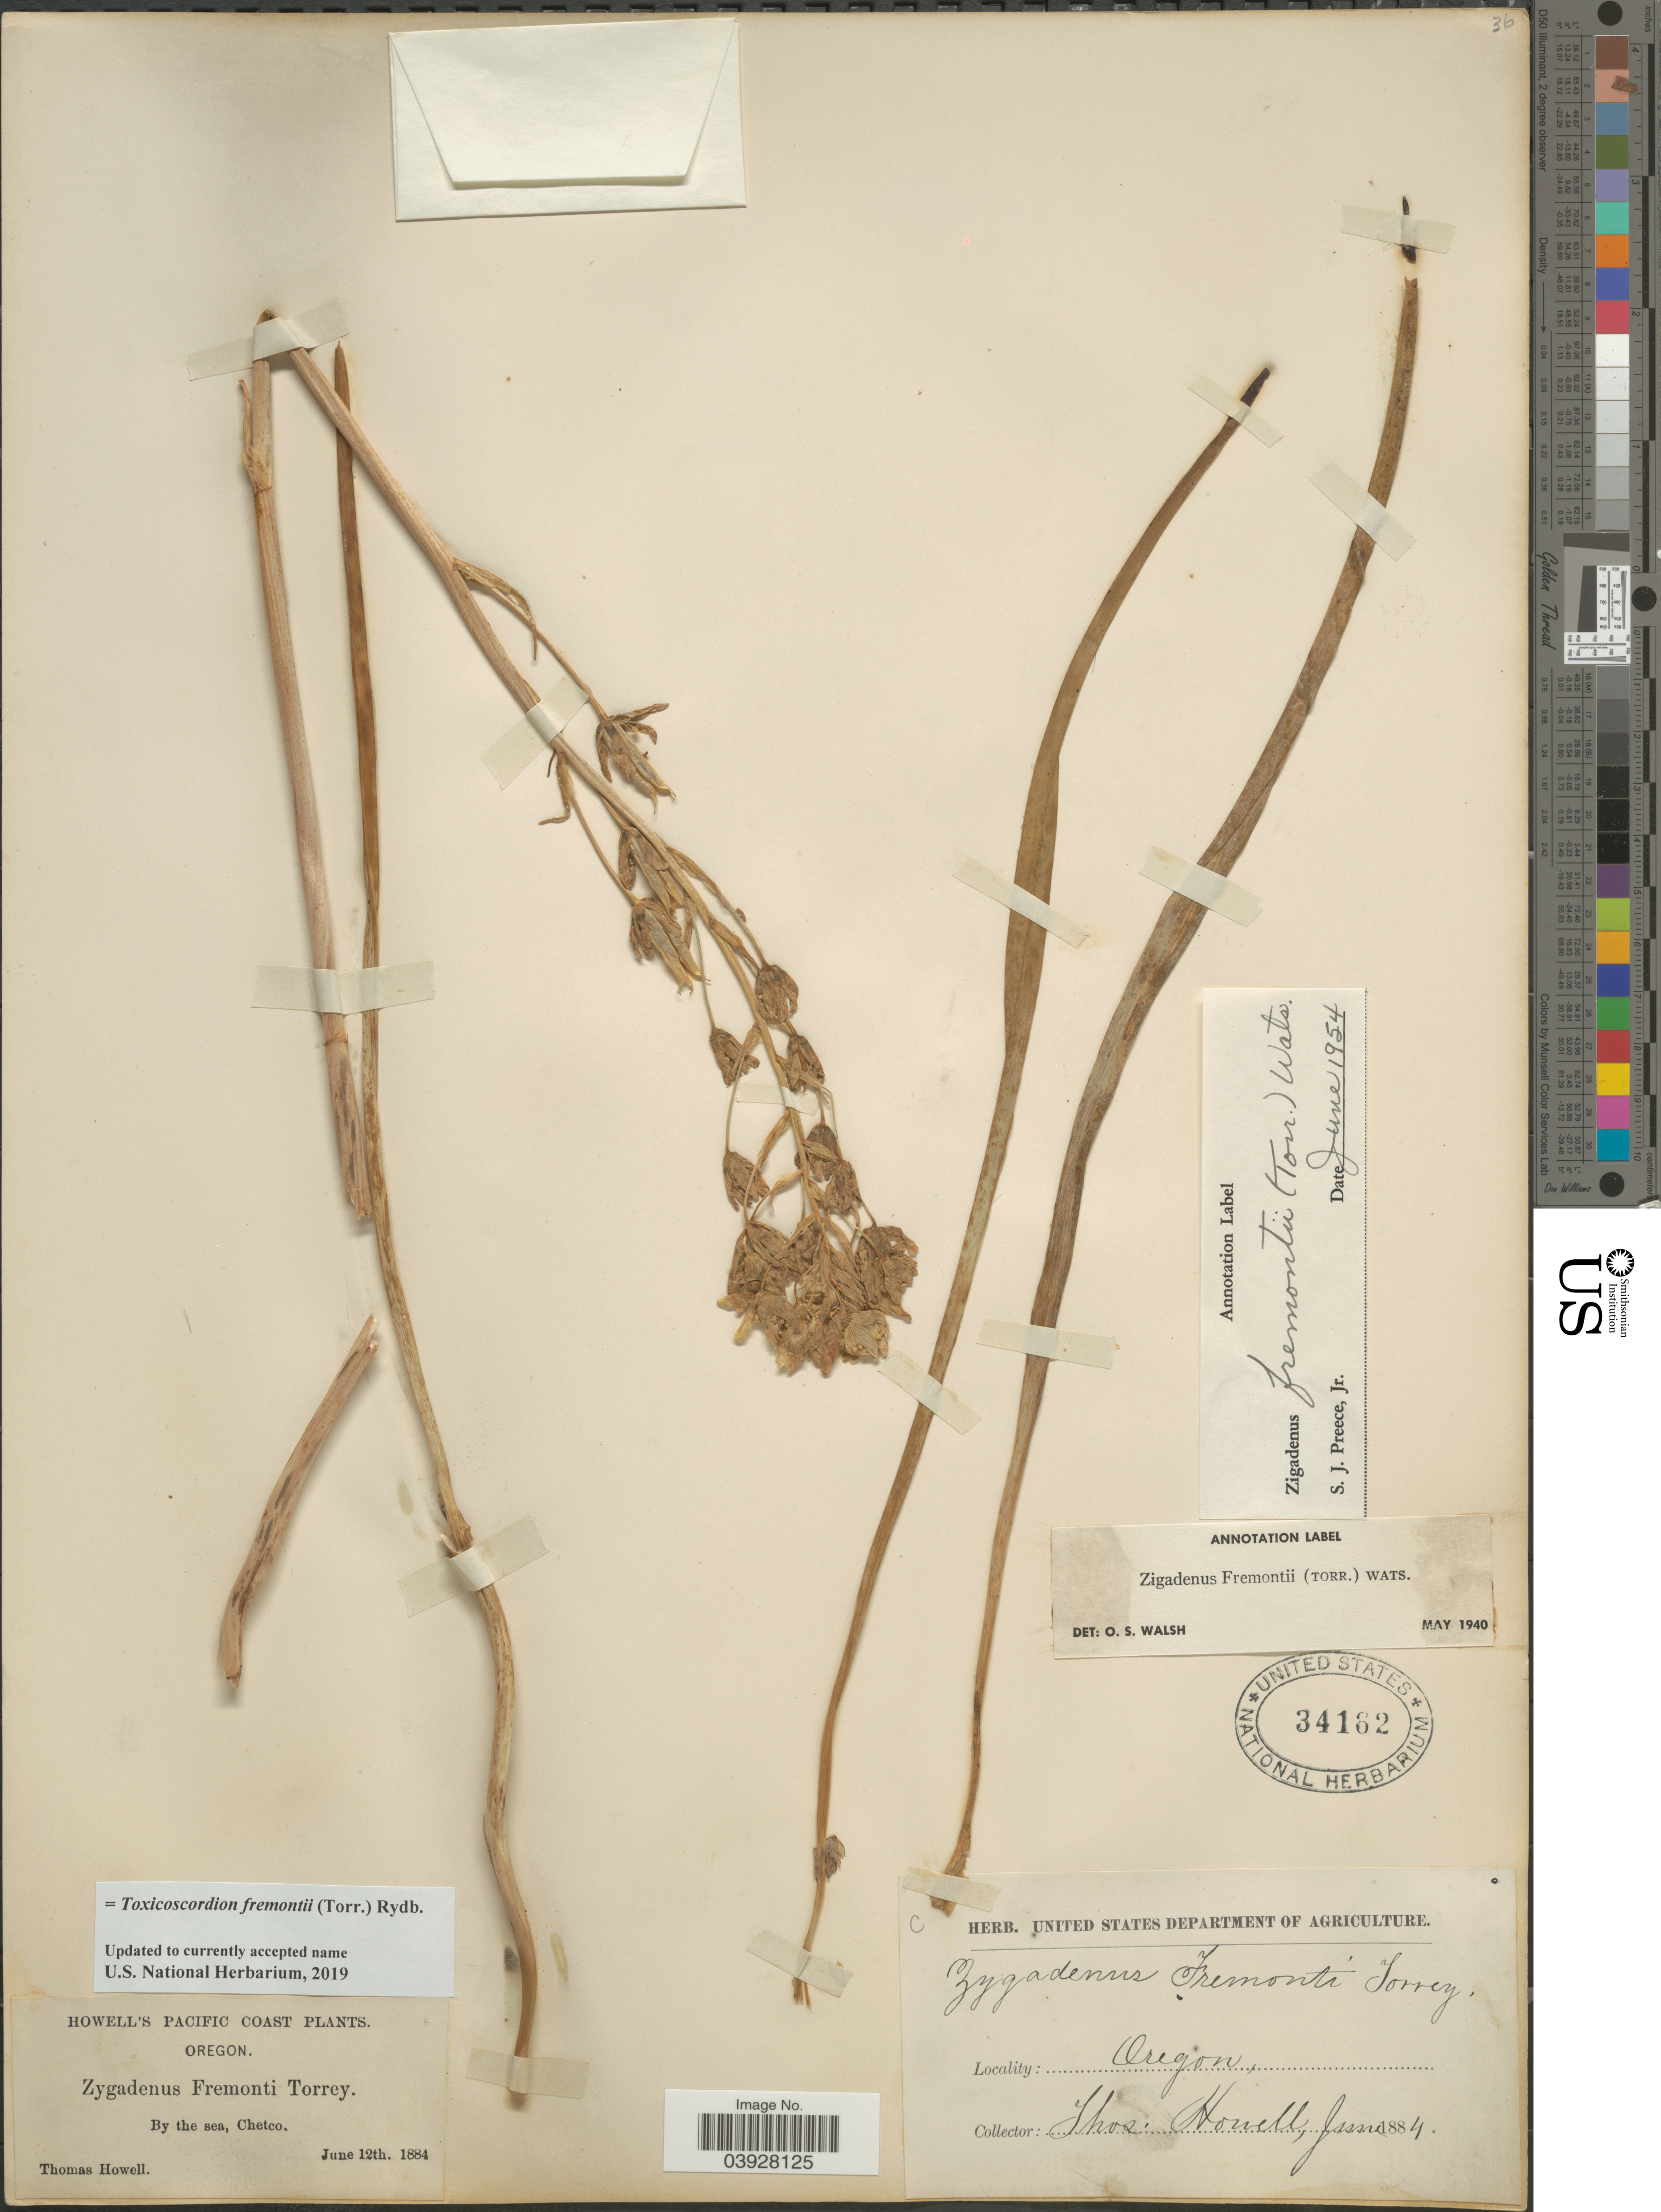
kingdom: Plantae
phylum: Tracheophyta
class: Liliopsida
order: Liliales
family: Melanthiaceae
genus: Toxicoscordion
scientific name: Toxicoscordion fremontii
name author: (Torr.) Rydb.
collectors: T. Howell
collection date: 1884-06-12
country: United States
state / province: Oregon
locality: Pacific Coast. By the sea, Chetco.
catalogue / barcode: US 34162